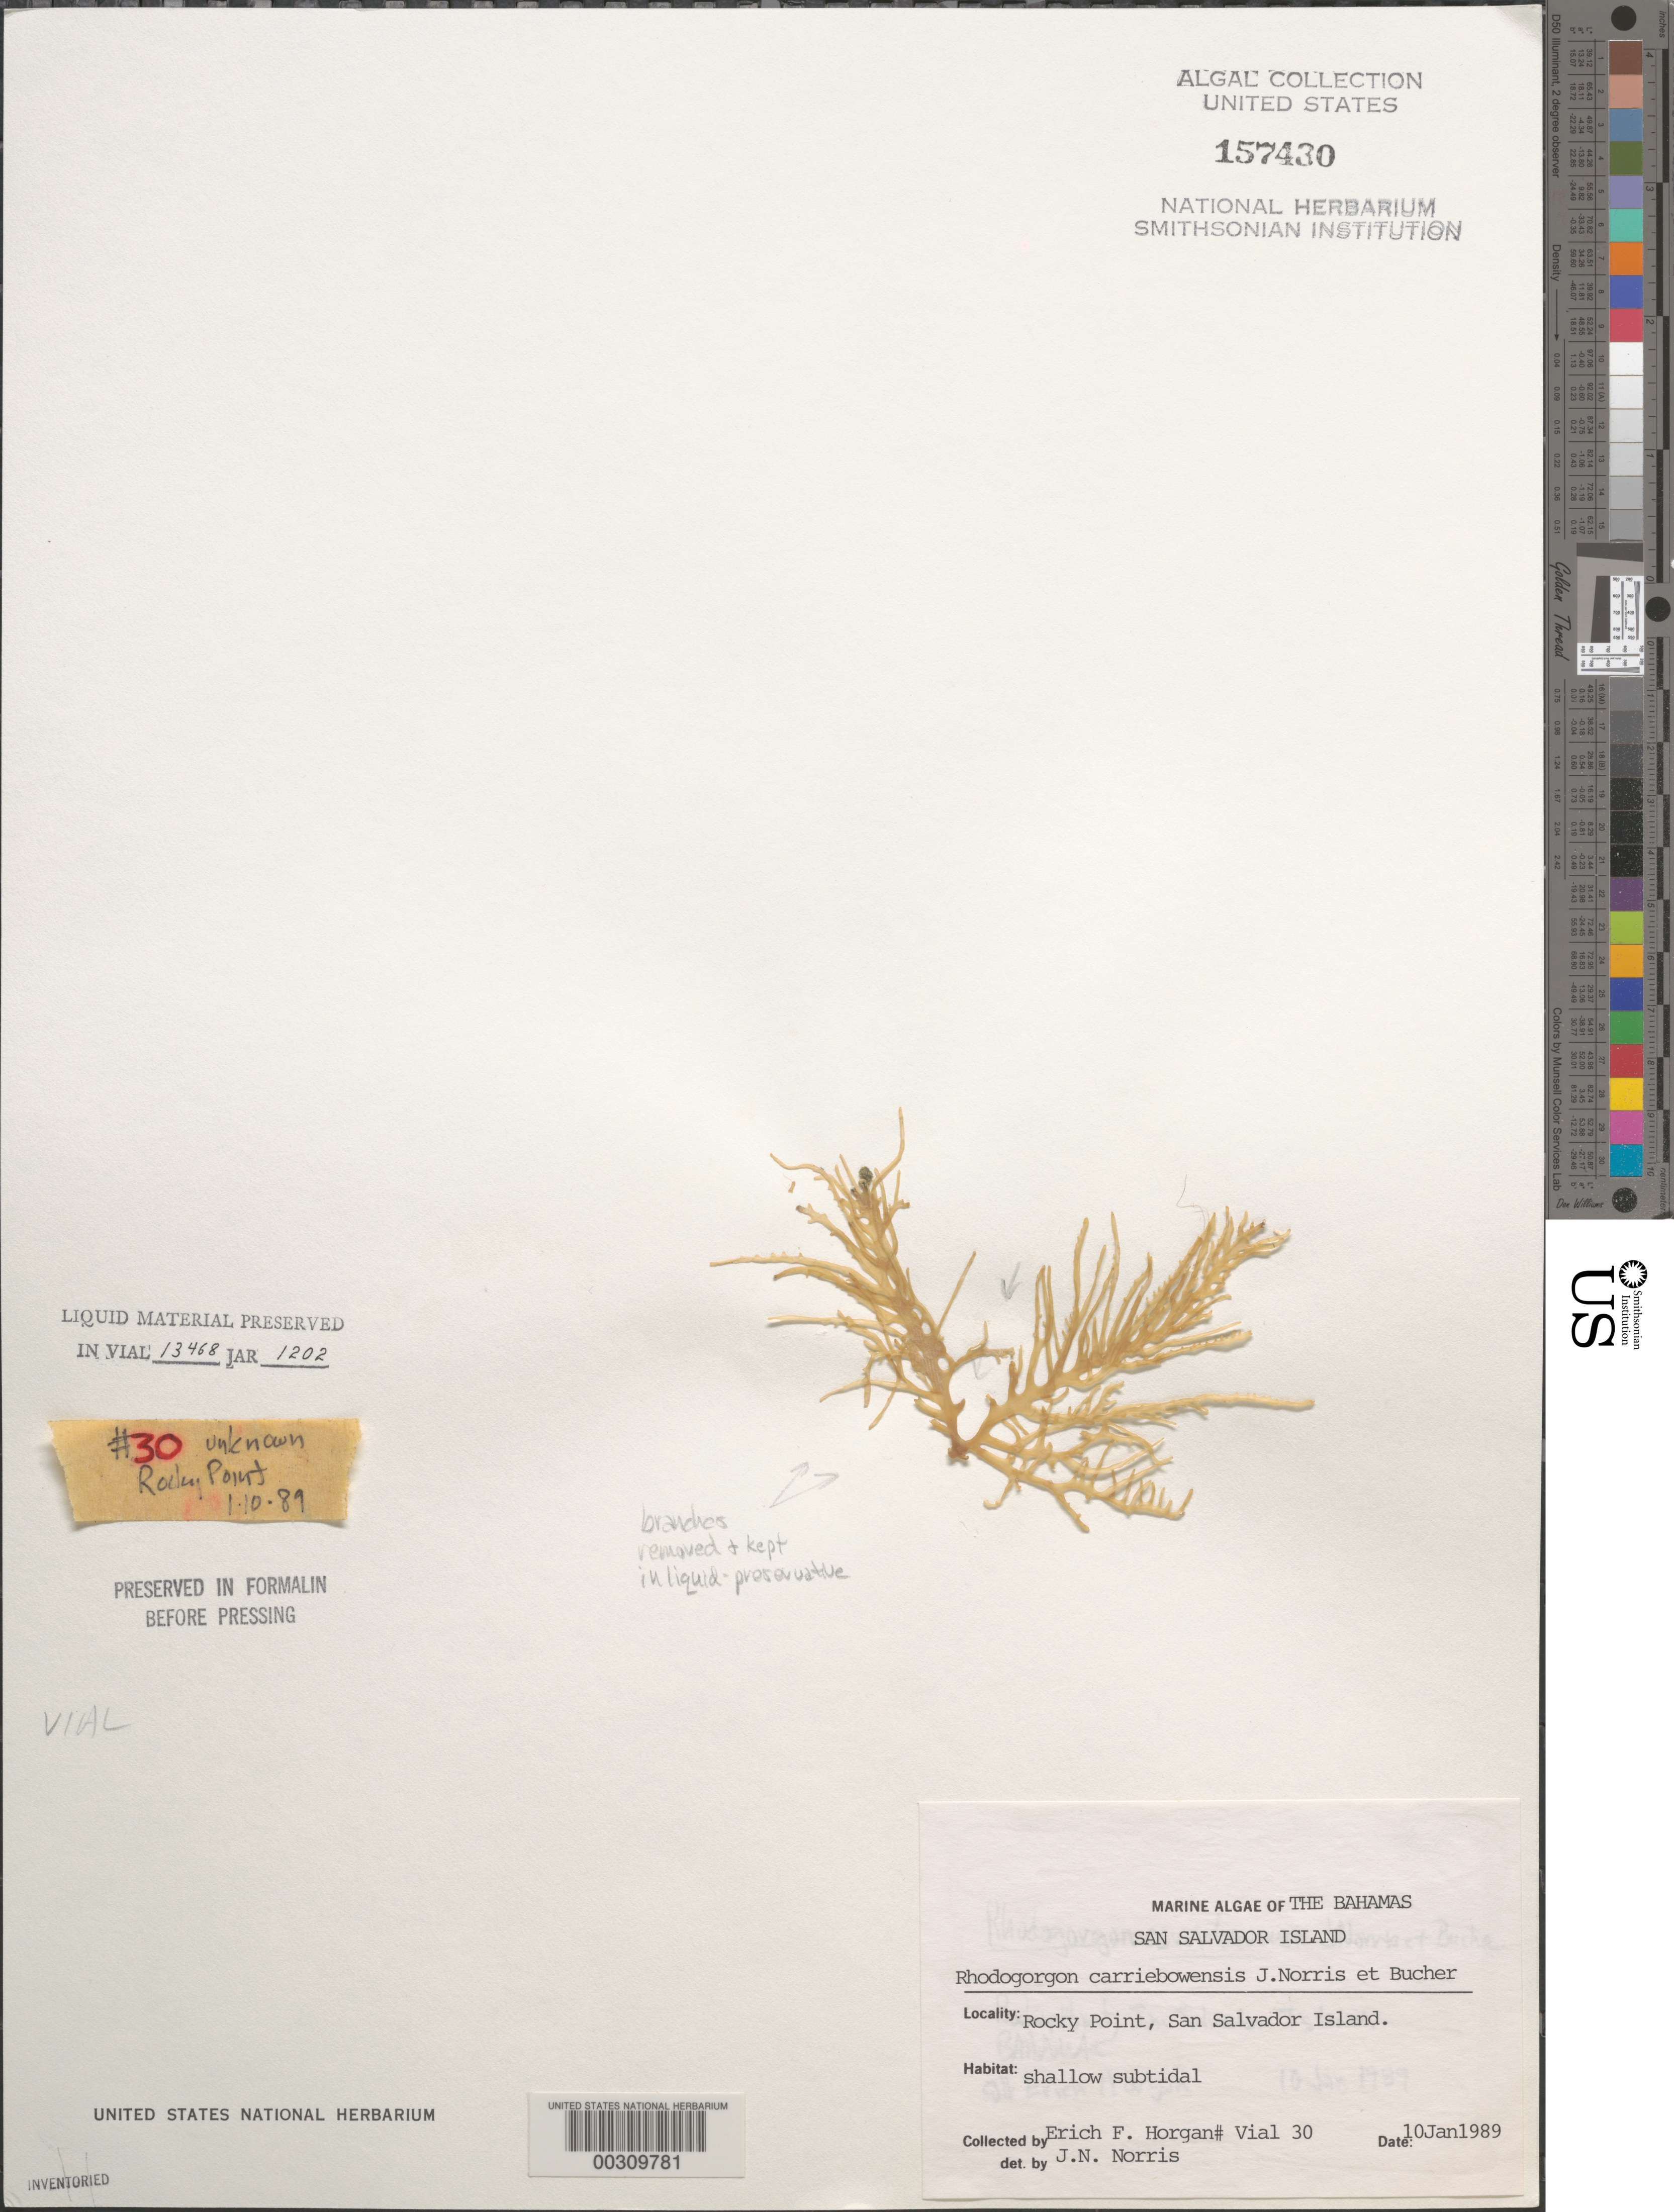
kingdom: Plantae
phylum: Rhodophyta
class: Florideophyceae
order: Rhodogorgonales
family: Rhodogorgonaceae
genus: Rhodogorgon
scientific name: Rhodogorgon ramosissima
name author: J.N. Norris & K.E. Bucher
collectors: E. Horgan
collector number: Vial 30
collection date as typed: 10 Jan 1989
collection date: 1989-01-10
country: Bahamas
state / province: San Salvador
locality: Rocky point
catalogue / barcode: US 157430